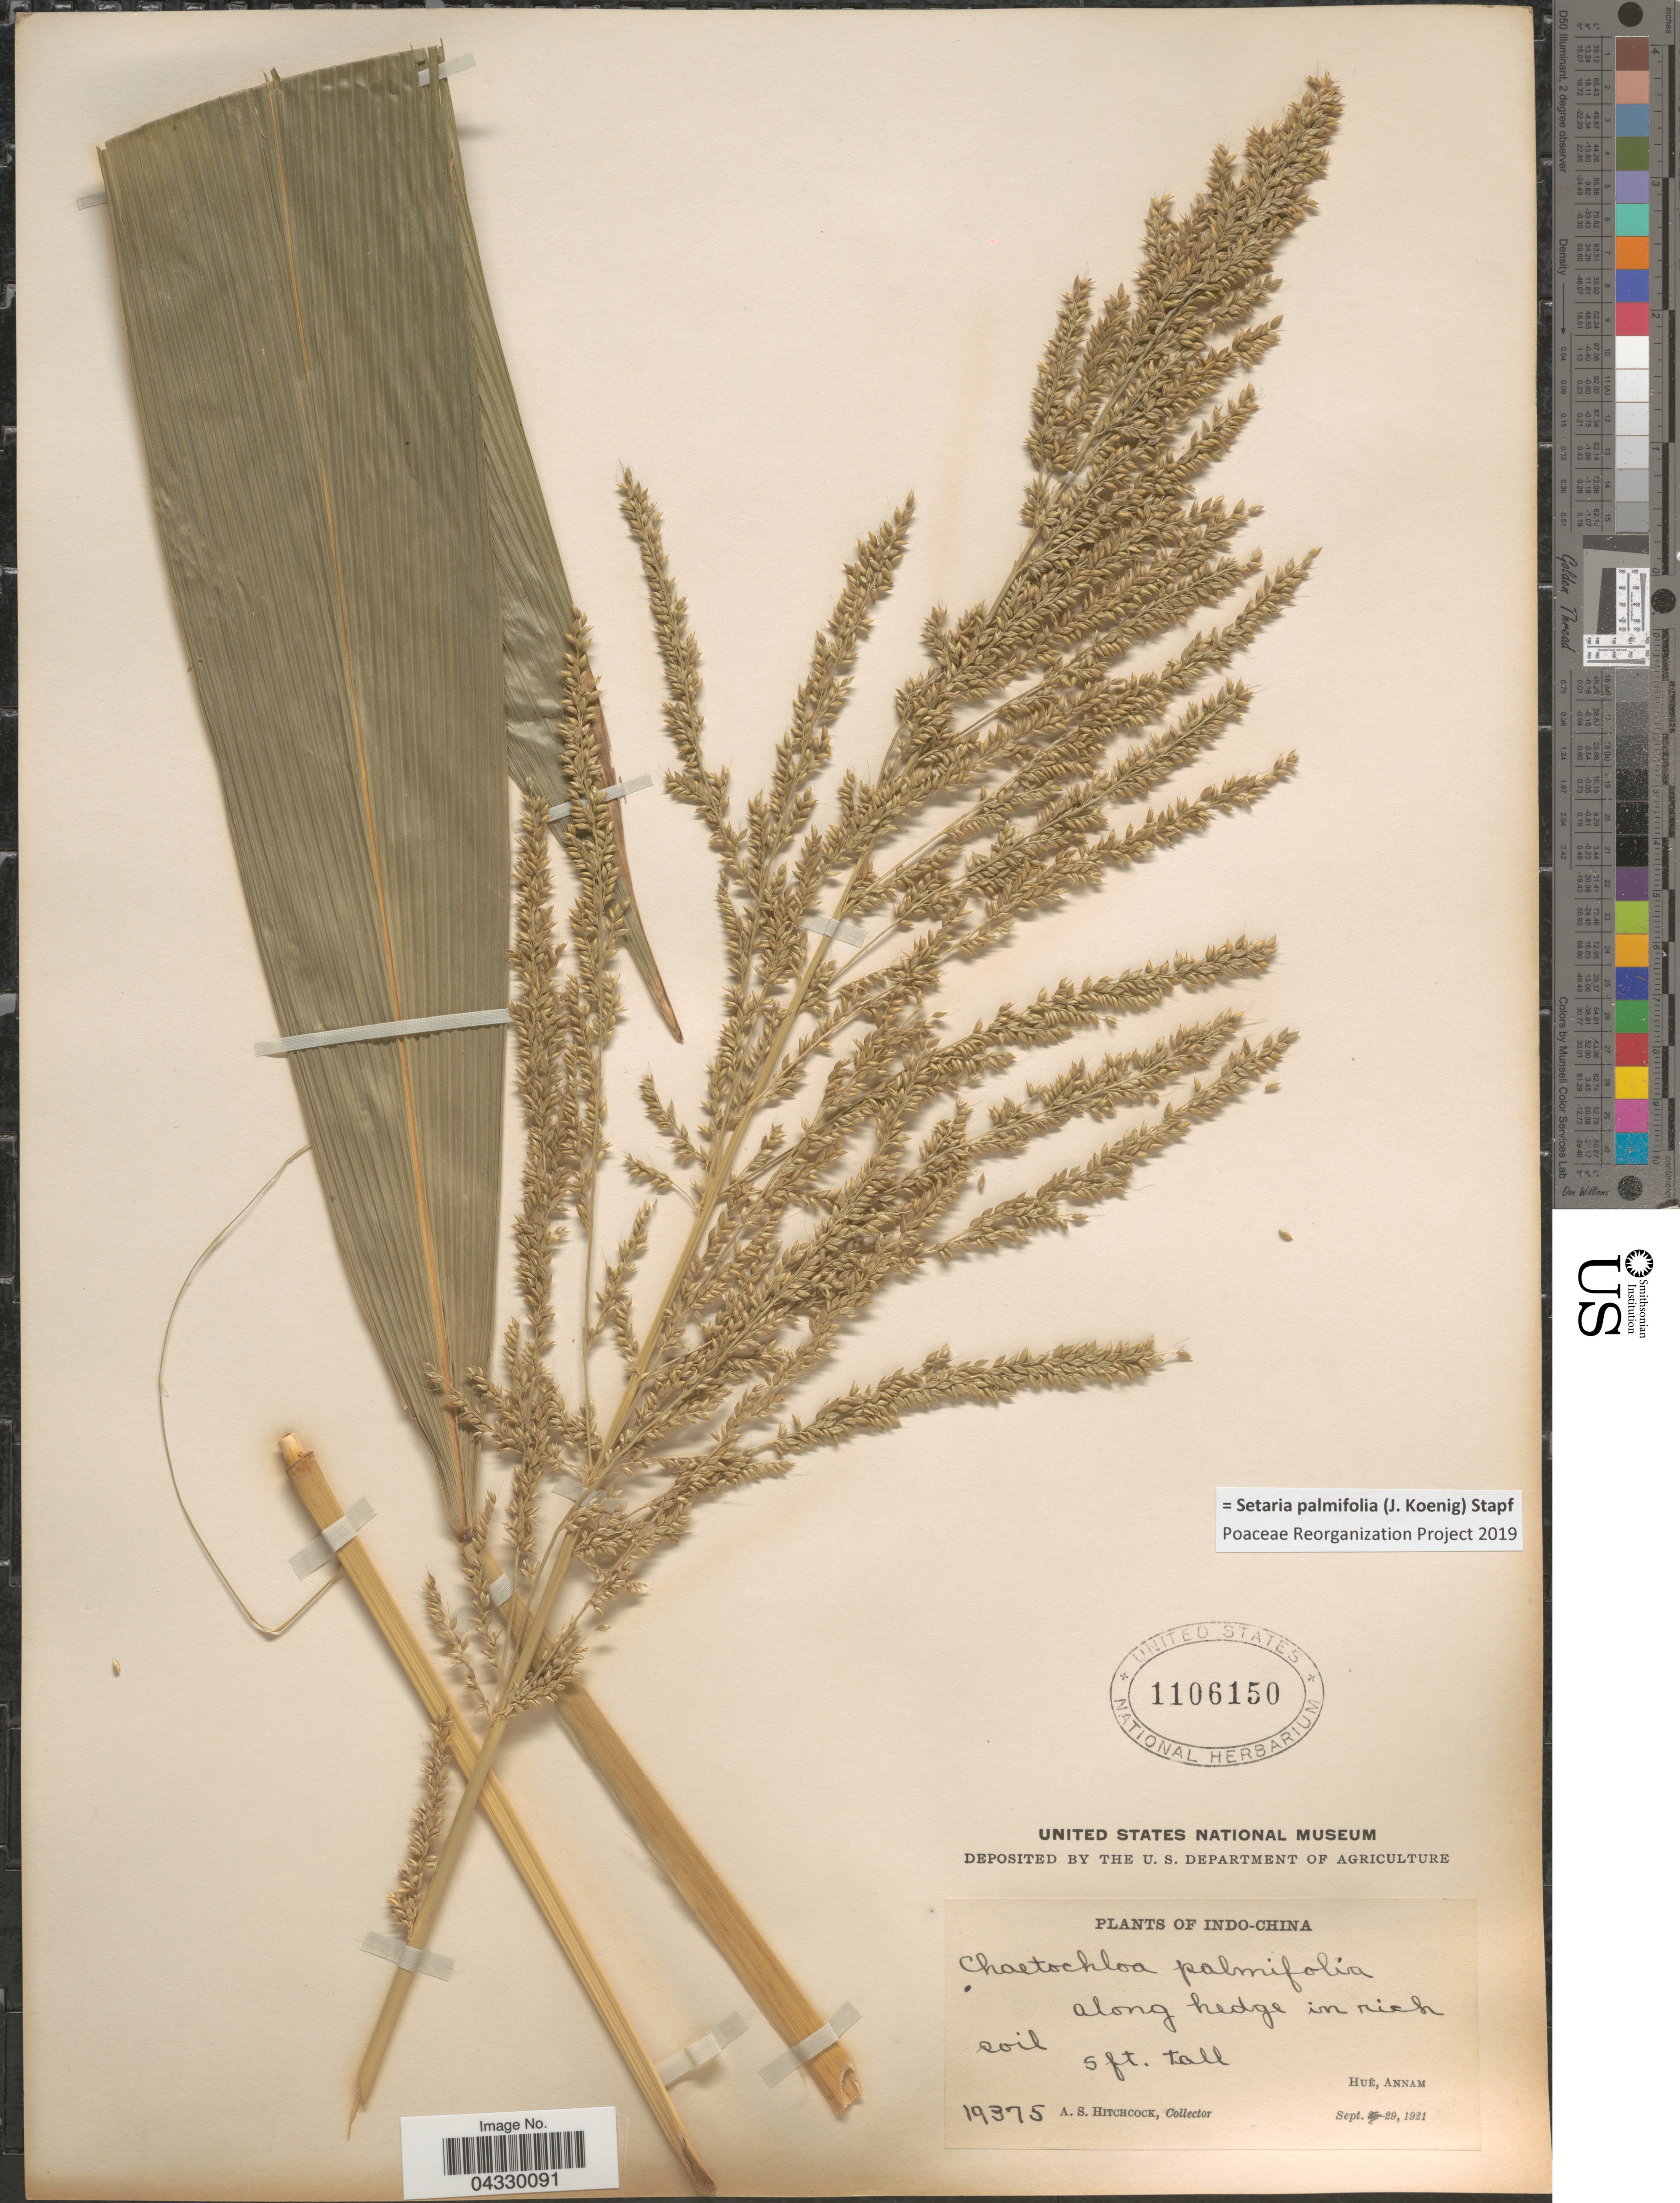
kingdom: Plantae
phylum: Tracheophyta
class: Liliopsida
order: Poales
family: Poaceae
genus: Setaria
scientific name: Setaria palmifolia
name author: (J. Koenig) Stapf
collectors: A. S. Hitchcock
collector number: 19375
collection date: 1921-09-29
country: Vietnam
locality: Indo-China. Huê, Annam.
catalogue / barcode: US 1106150